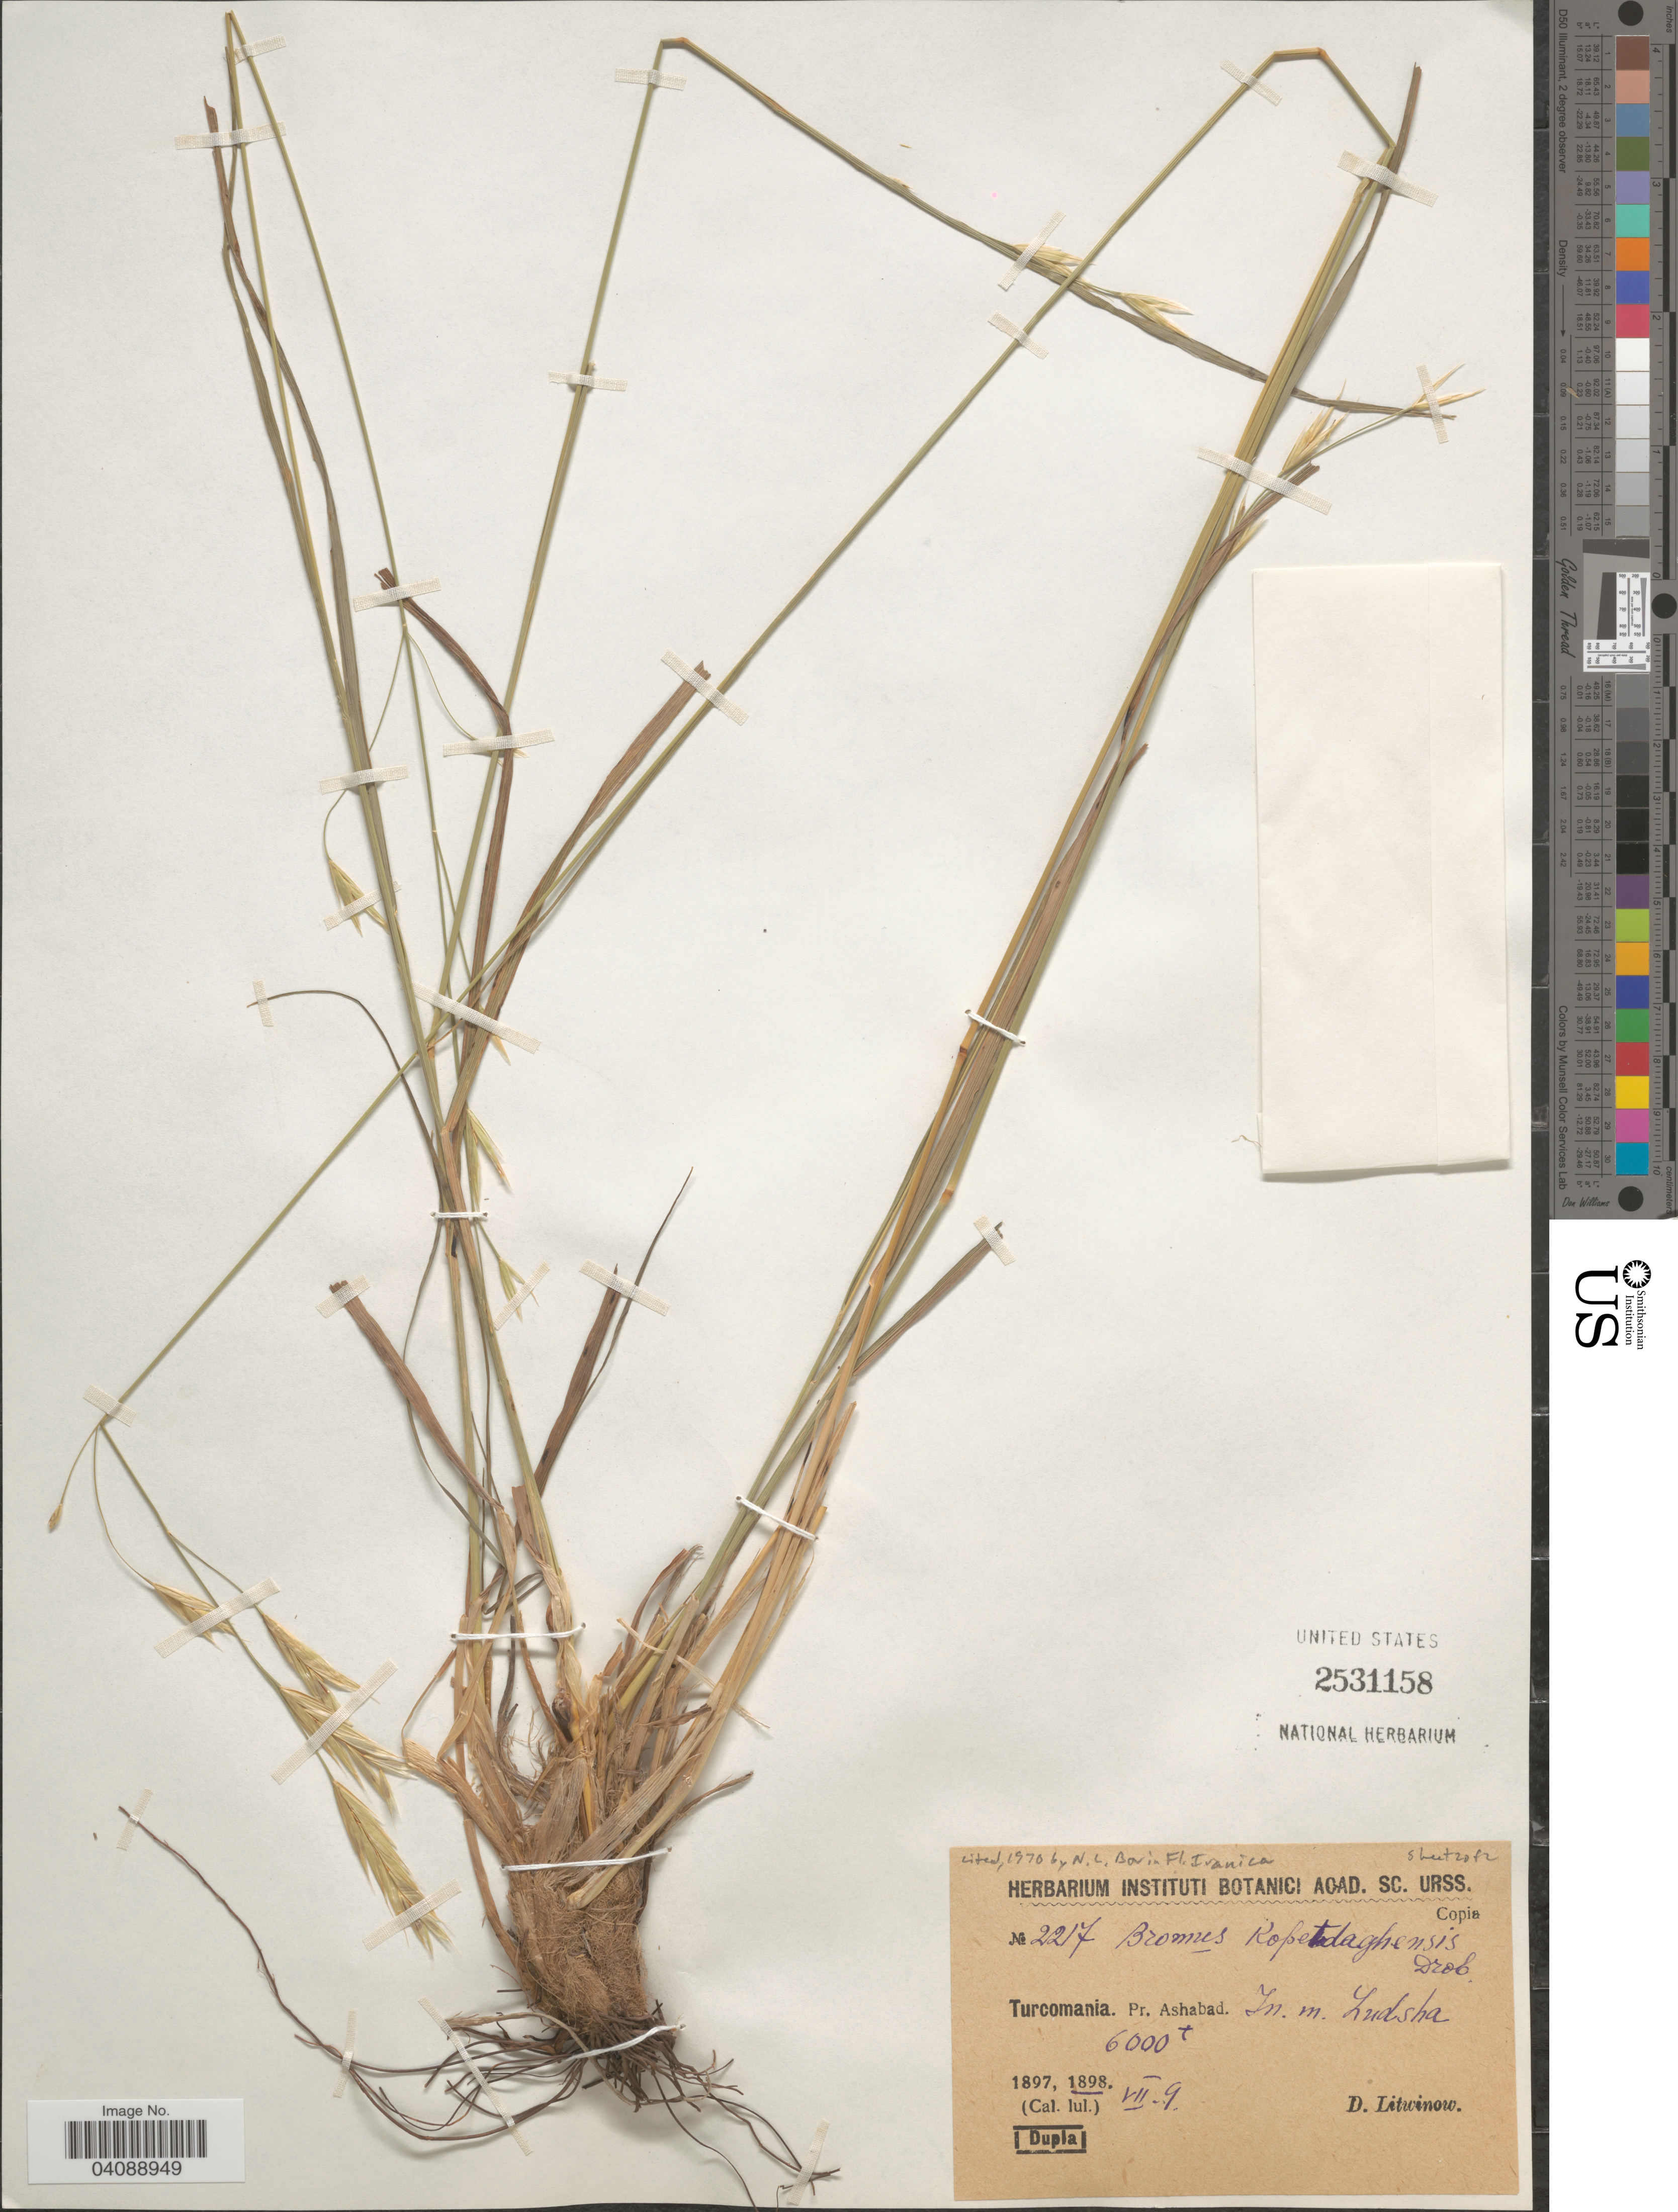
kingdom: Plantae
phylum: Tracheophyta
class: Liliopsida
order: Poales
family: Poaceae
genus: Bromus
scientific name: Bromus kopetdagensis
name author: Drobow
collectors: D. Litwinow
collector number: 2217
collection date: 1898-07-09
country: Turkmenistan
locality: Turcomania. Pr. Ashabad. In m. Ludsha.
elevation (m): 1829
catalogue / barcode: US 2531158